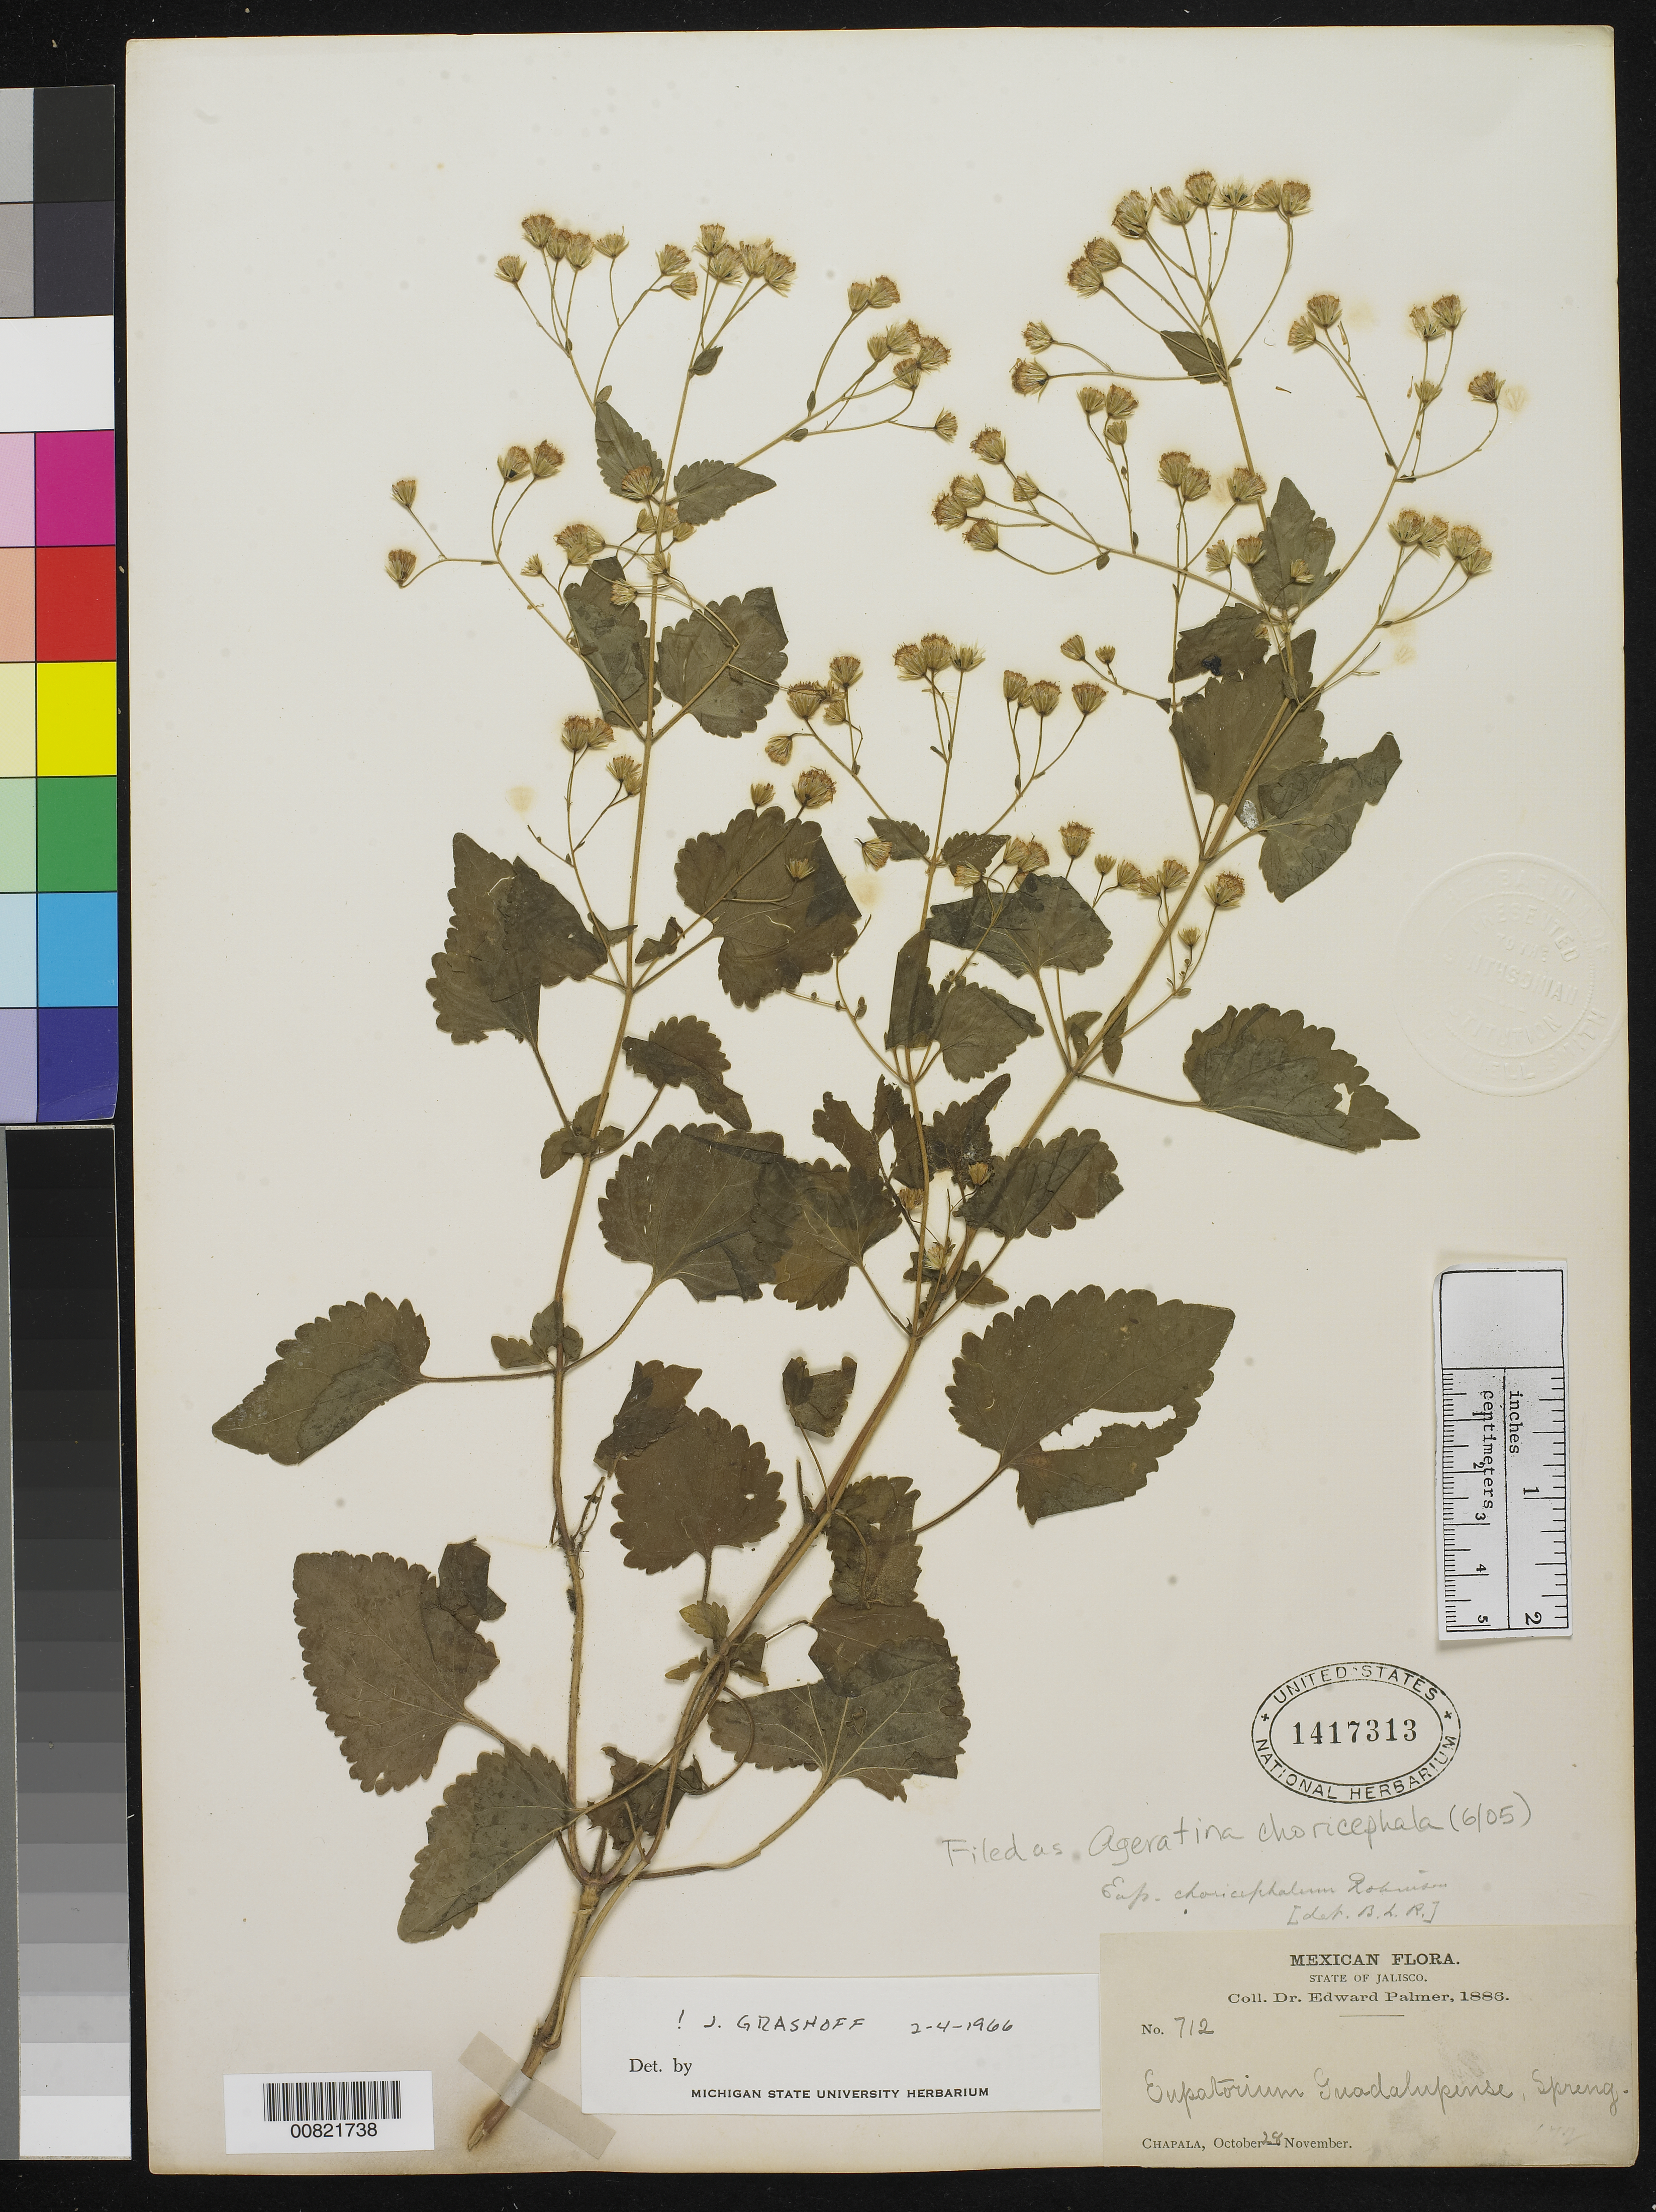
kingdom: Plantae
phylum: Tracheophyta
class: Magnoliopsida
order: Asterales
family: Asteraceae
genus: Ageratina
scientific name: Ageratina choricephala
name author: (B.L. Rob.) R.M. King & H. Rob.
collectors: E. Palmer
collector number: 712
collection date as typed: Oct 1886 to 28 Nov 1886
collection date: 1886-10/1886-11-28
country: Mexico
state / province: Jalisco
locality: Chapala, Jalisco.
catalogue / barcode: US 1417313